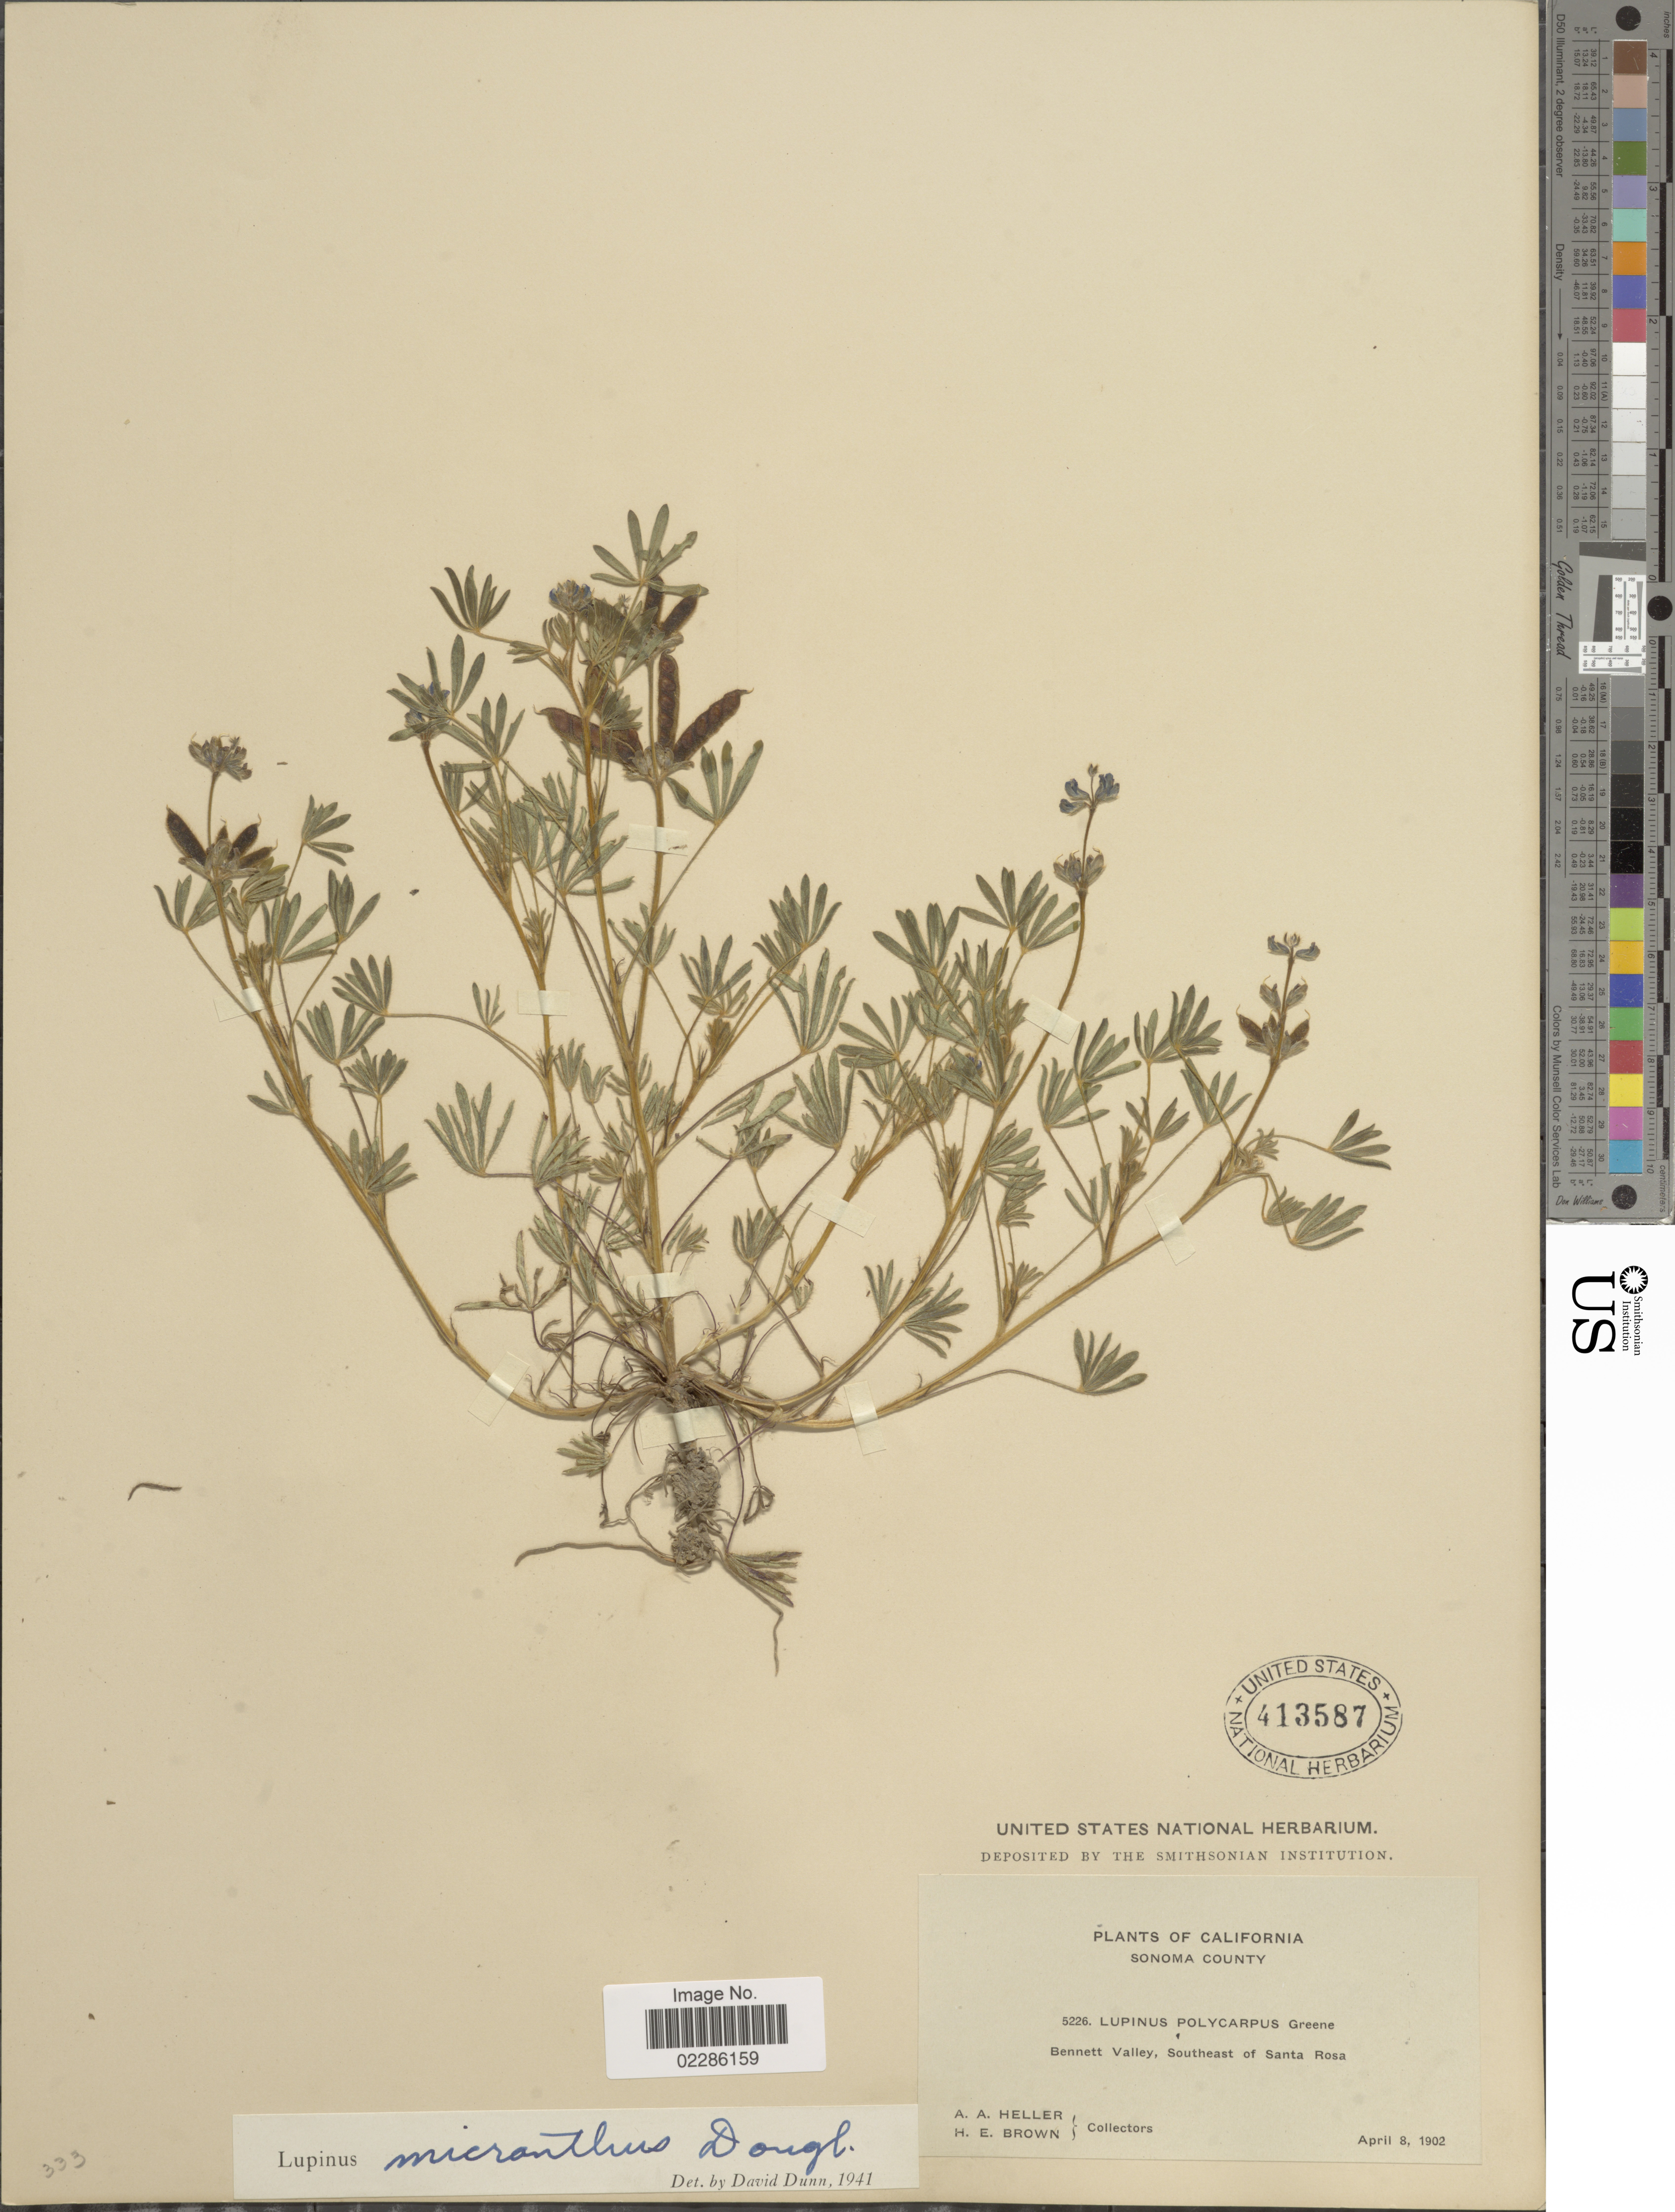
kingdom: Plantae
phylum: Tracheophyta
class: Magnoliopsida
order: Fabales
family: Fabaceae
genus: Lupinus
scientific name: Lupinus micranthus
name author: Douglas ex Lindl.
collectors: A. A. Heller & H. E. Brown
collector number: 5226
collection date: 1902-04-08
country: United States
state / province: California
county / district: Sonoma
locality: Sonoma County, Bennet Valley, Southeast of Santa Rosa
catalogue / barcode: US 413587